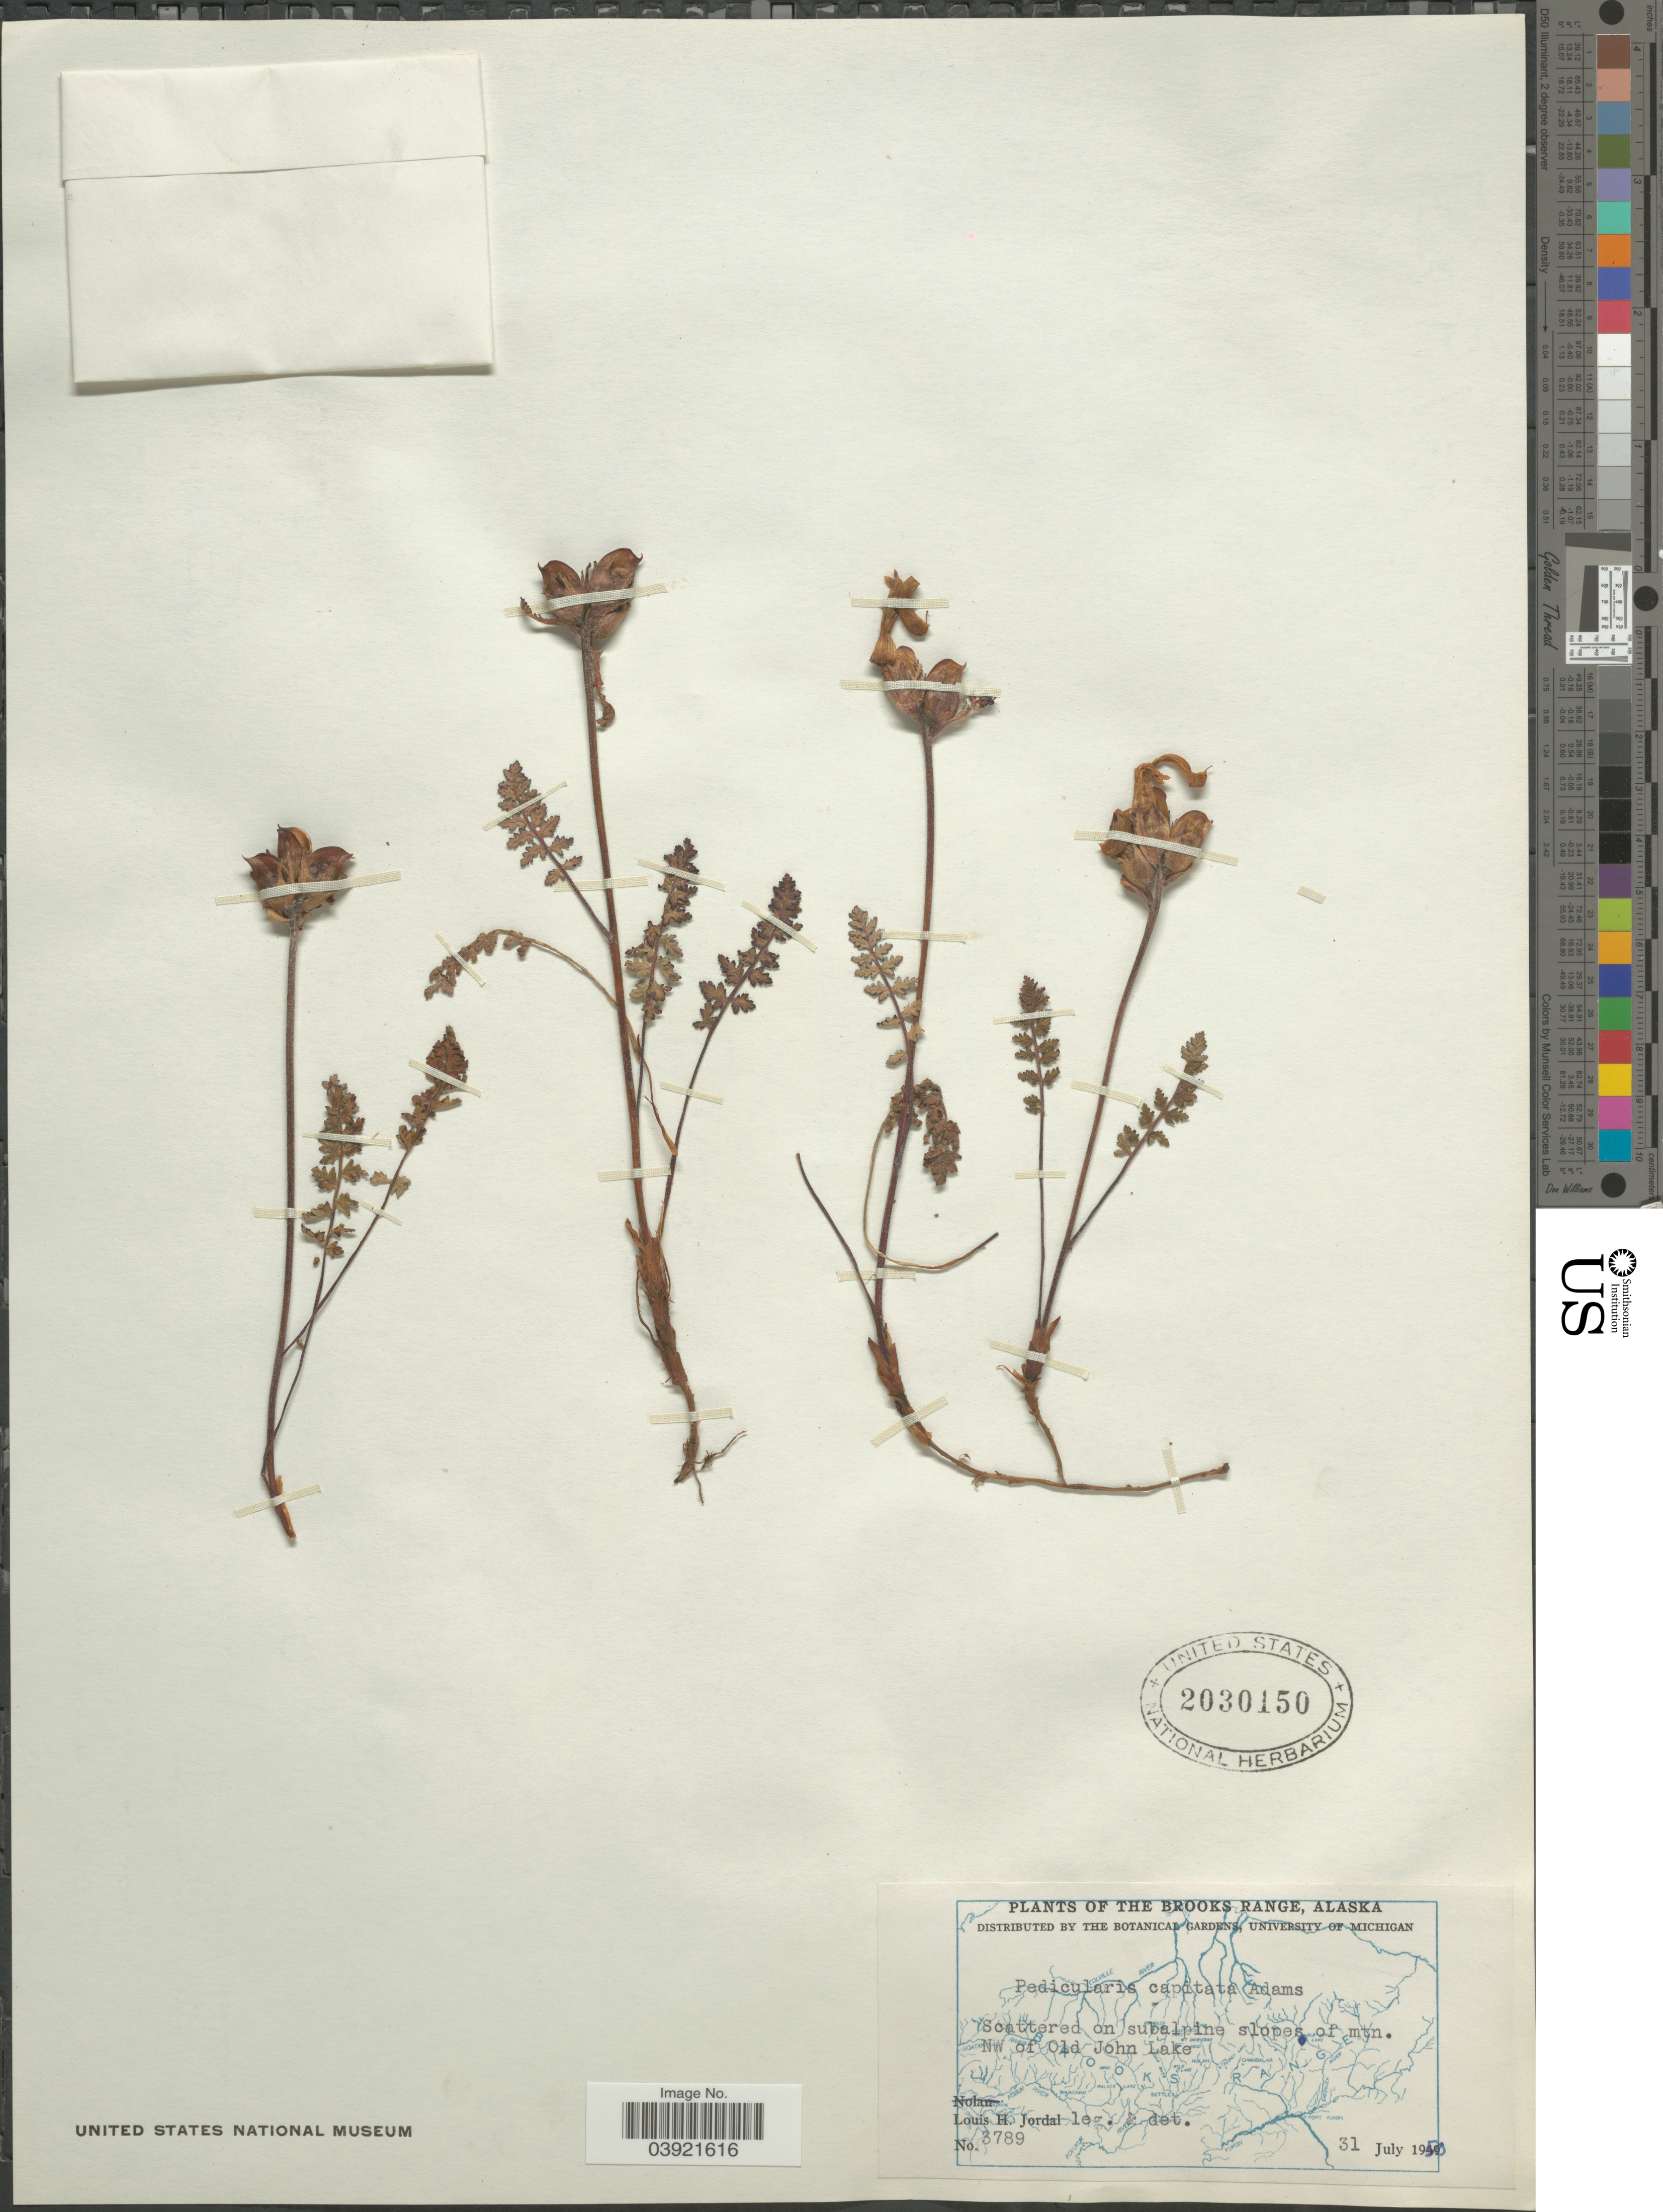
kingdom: Plantae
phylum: Tracheophyta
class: Magnoliopsida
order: Lamiales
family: Orobanchaceae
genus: Pedicularis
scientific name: Pedicularis capitata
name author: Adams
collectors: L. Jordal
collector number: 3789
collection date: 1950-07-31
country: United States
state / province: Alaska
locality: The Brooks Range. Slopes of mtn. NW of Old John Lake.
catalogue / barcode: US 2030150